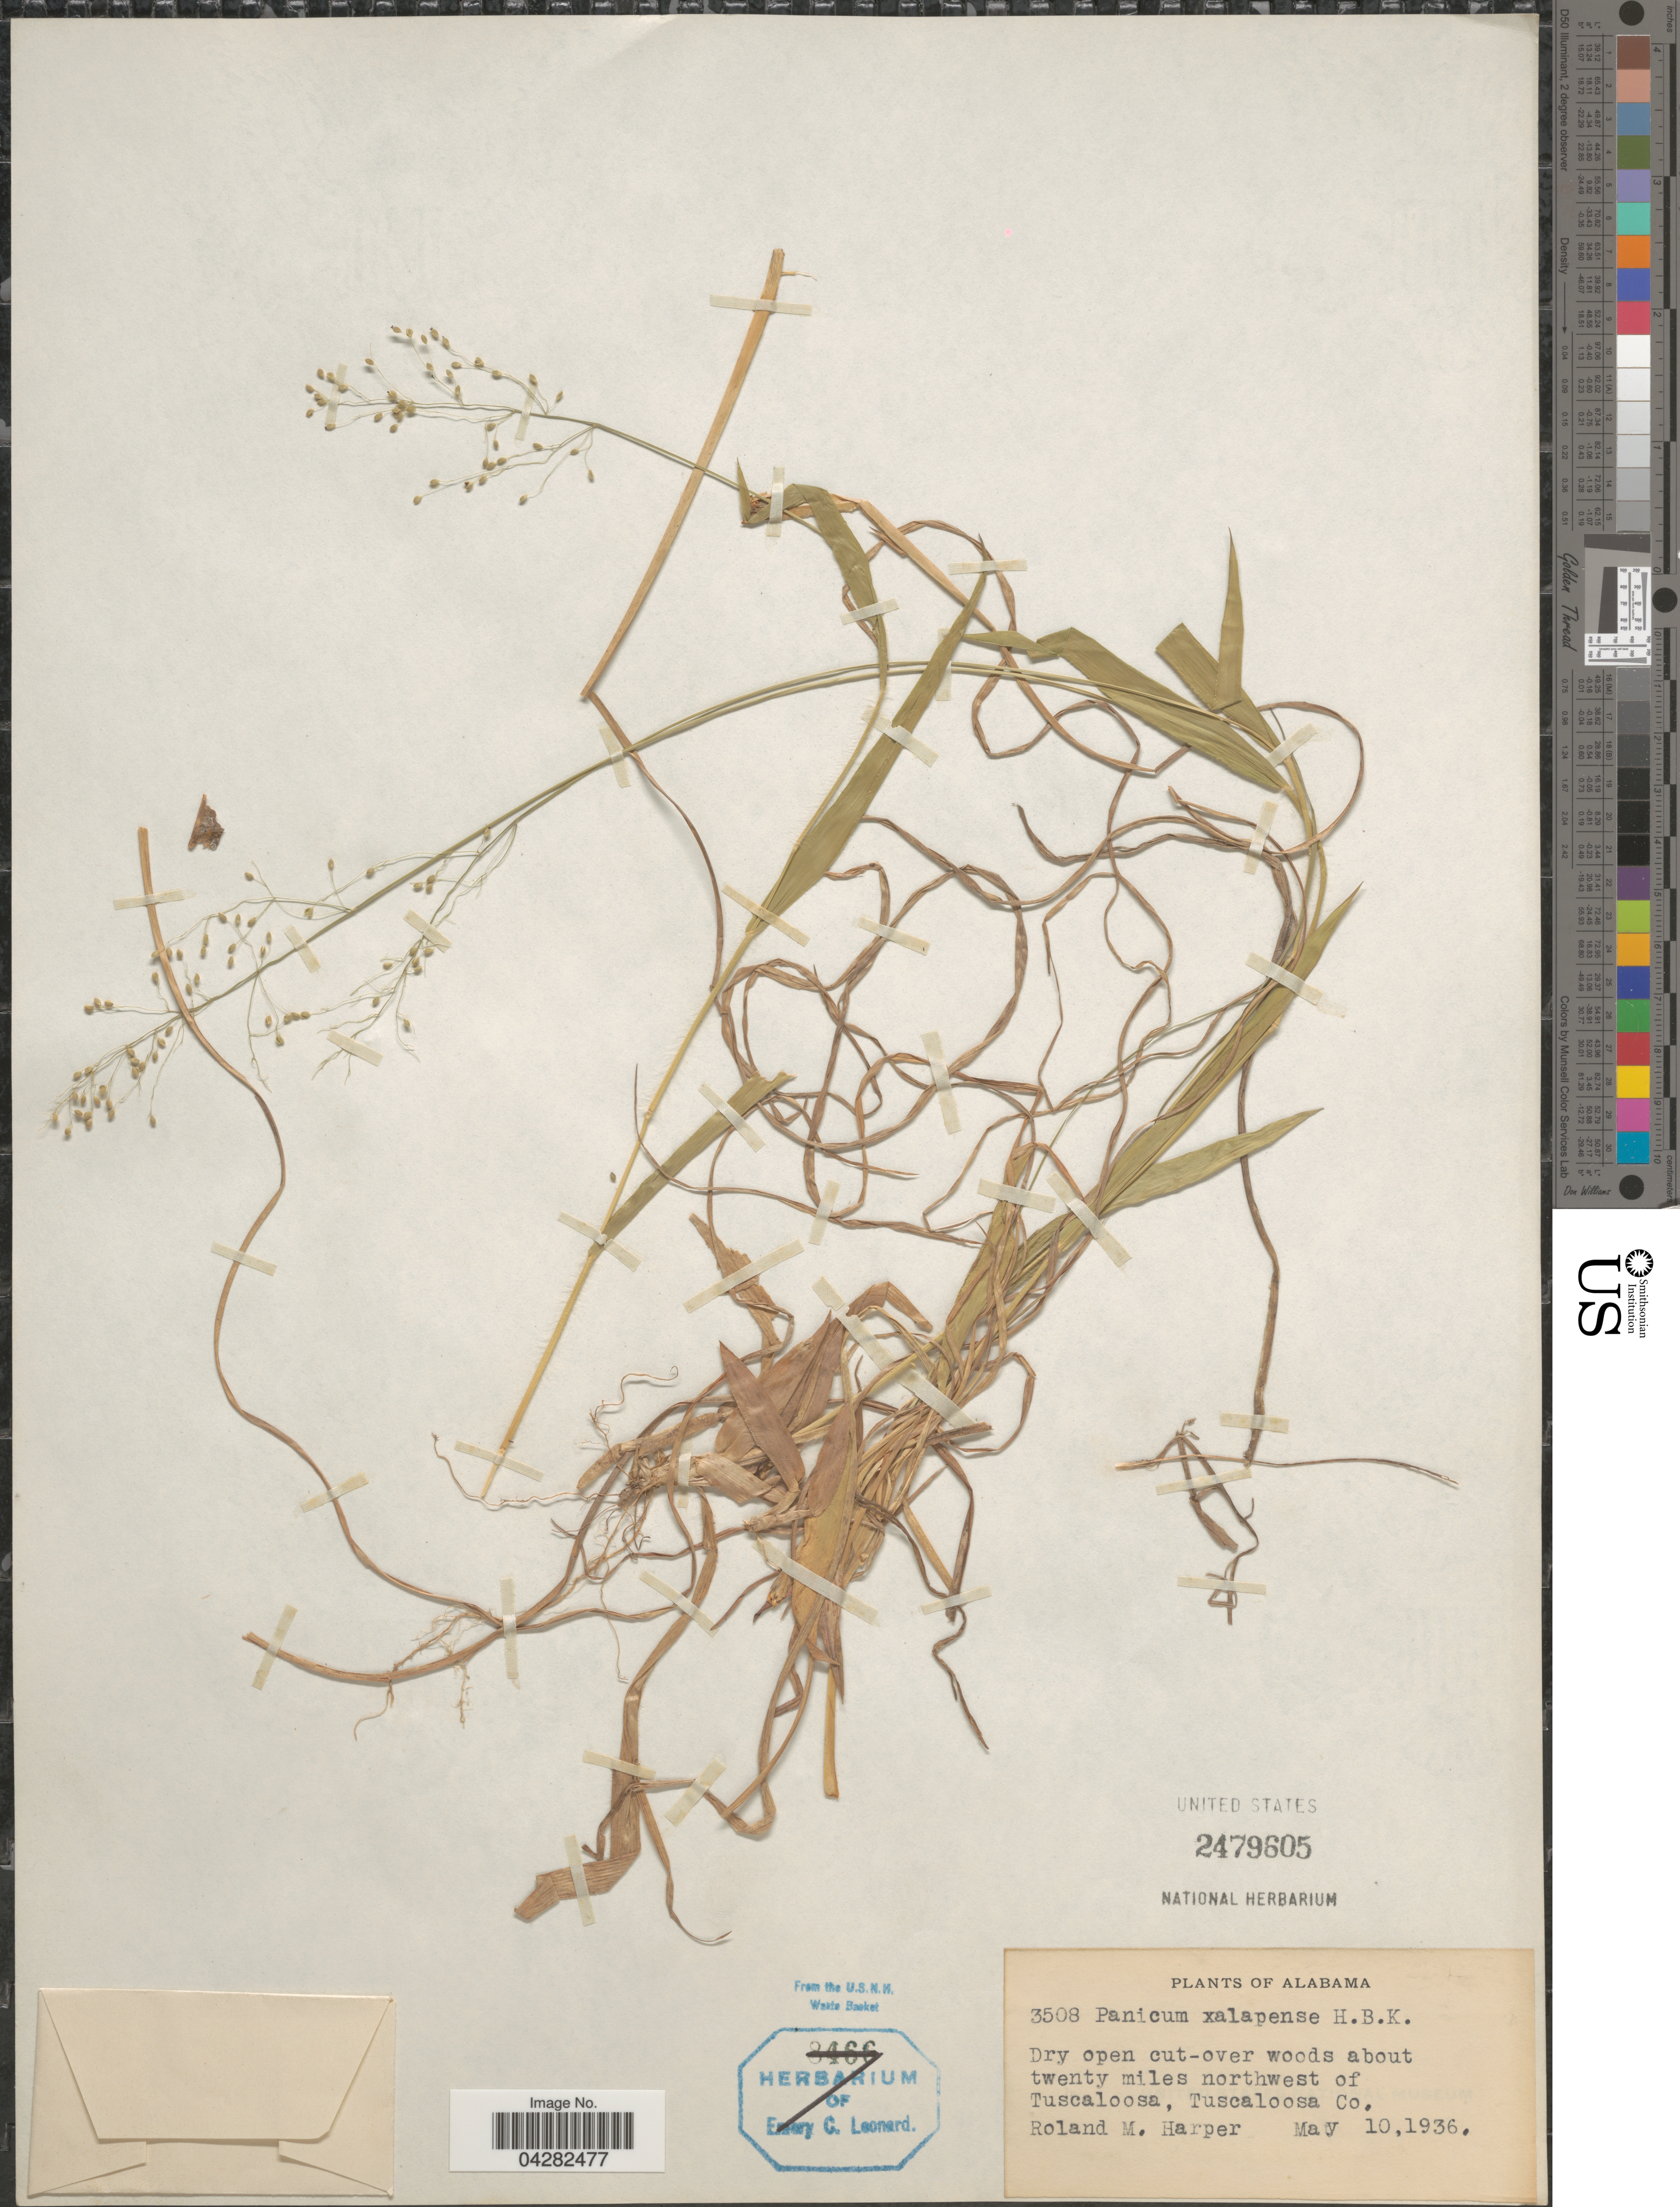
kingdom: Plantae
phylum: Tracheophyta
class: Liliopsida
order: Poales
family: Poaceae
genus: Dichanthelium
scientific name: Dichanthelium laxiflorum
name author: (Lam.) Gould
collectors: R. M. Harper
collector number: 3508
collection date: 1936-05-10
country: United States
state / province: Alabama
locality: About twenty miles northwest of Tuscaloosa, Tuscaloosa Co.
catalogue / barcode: US 2479605